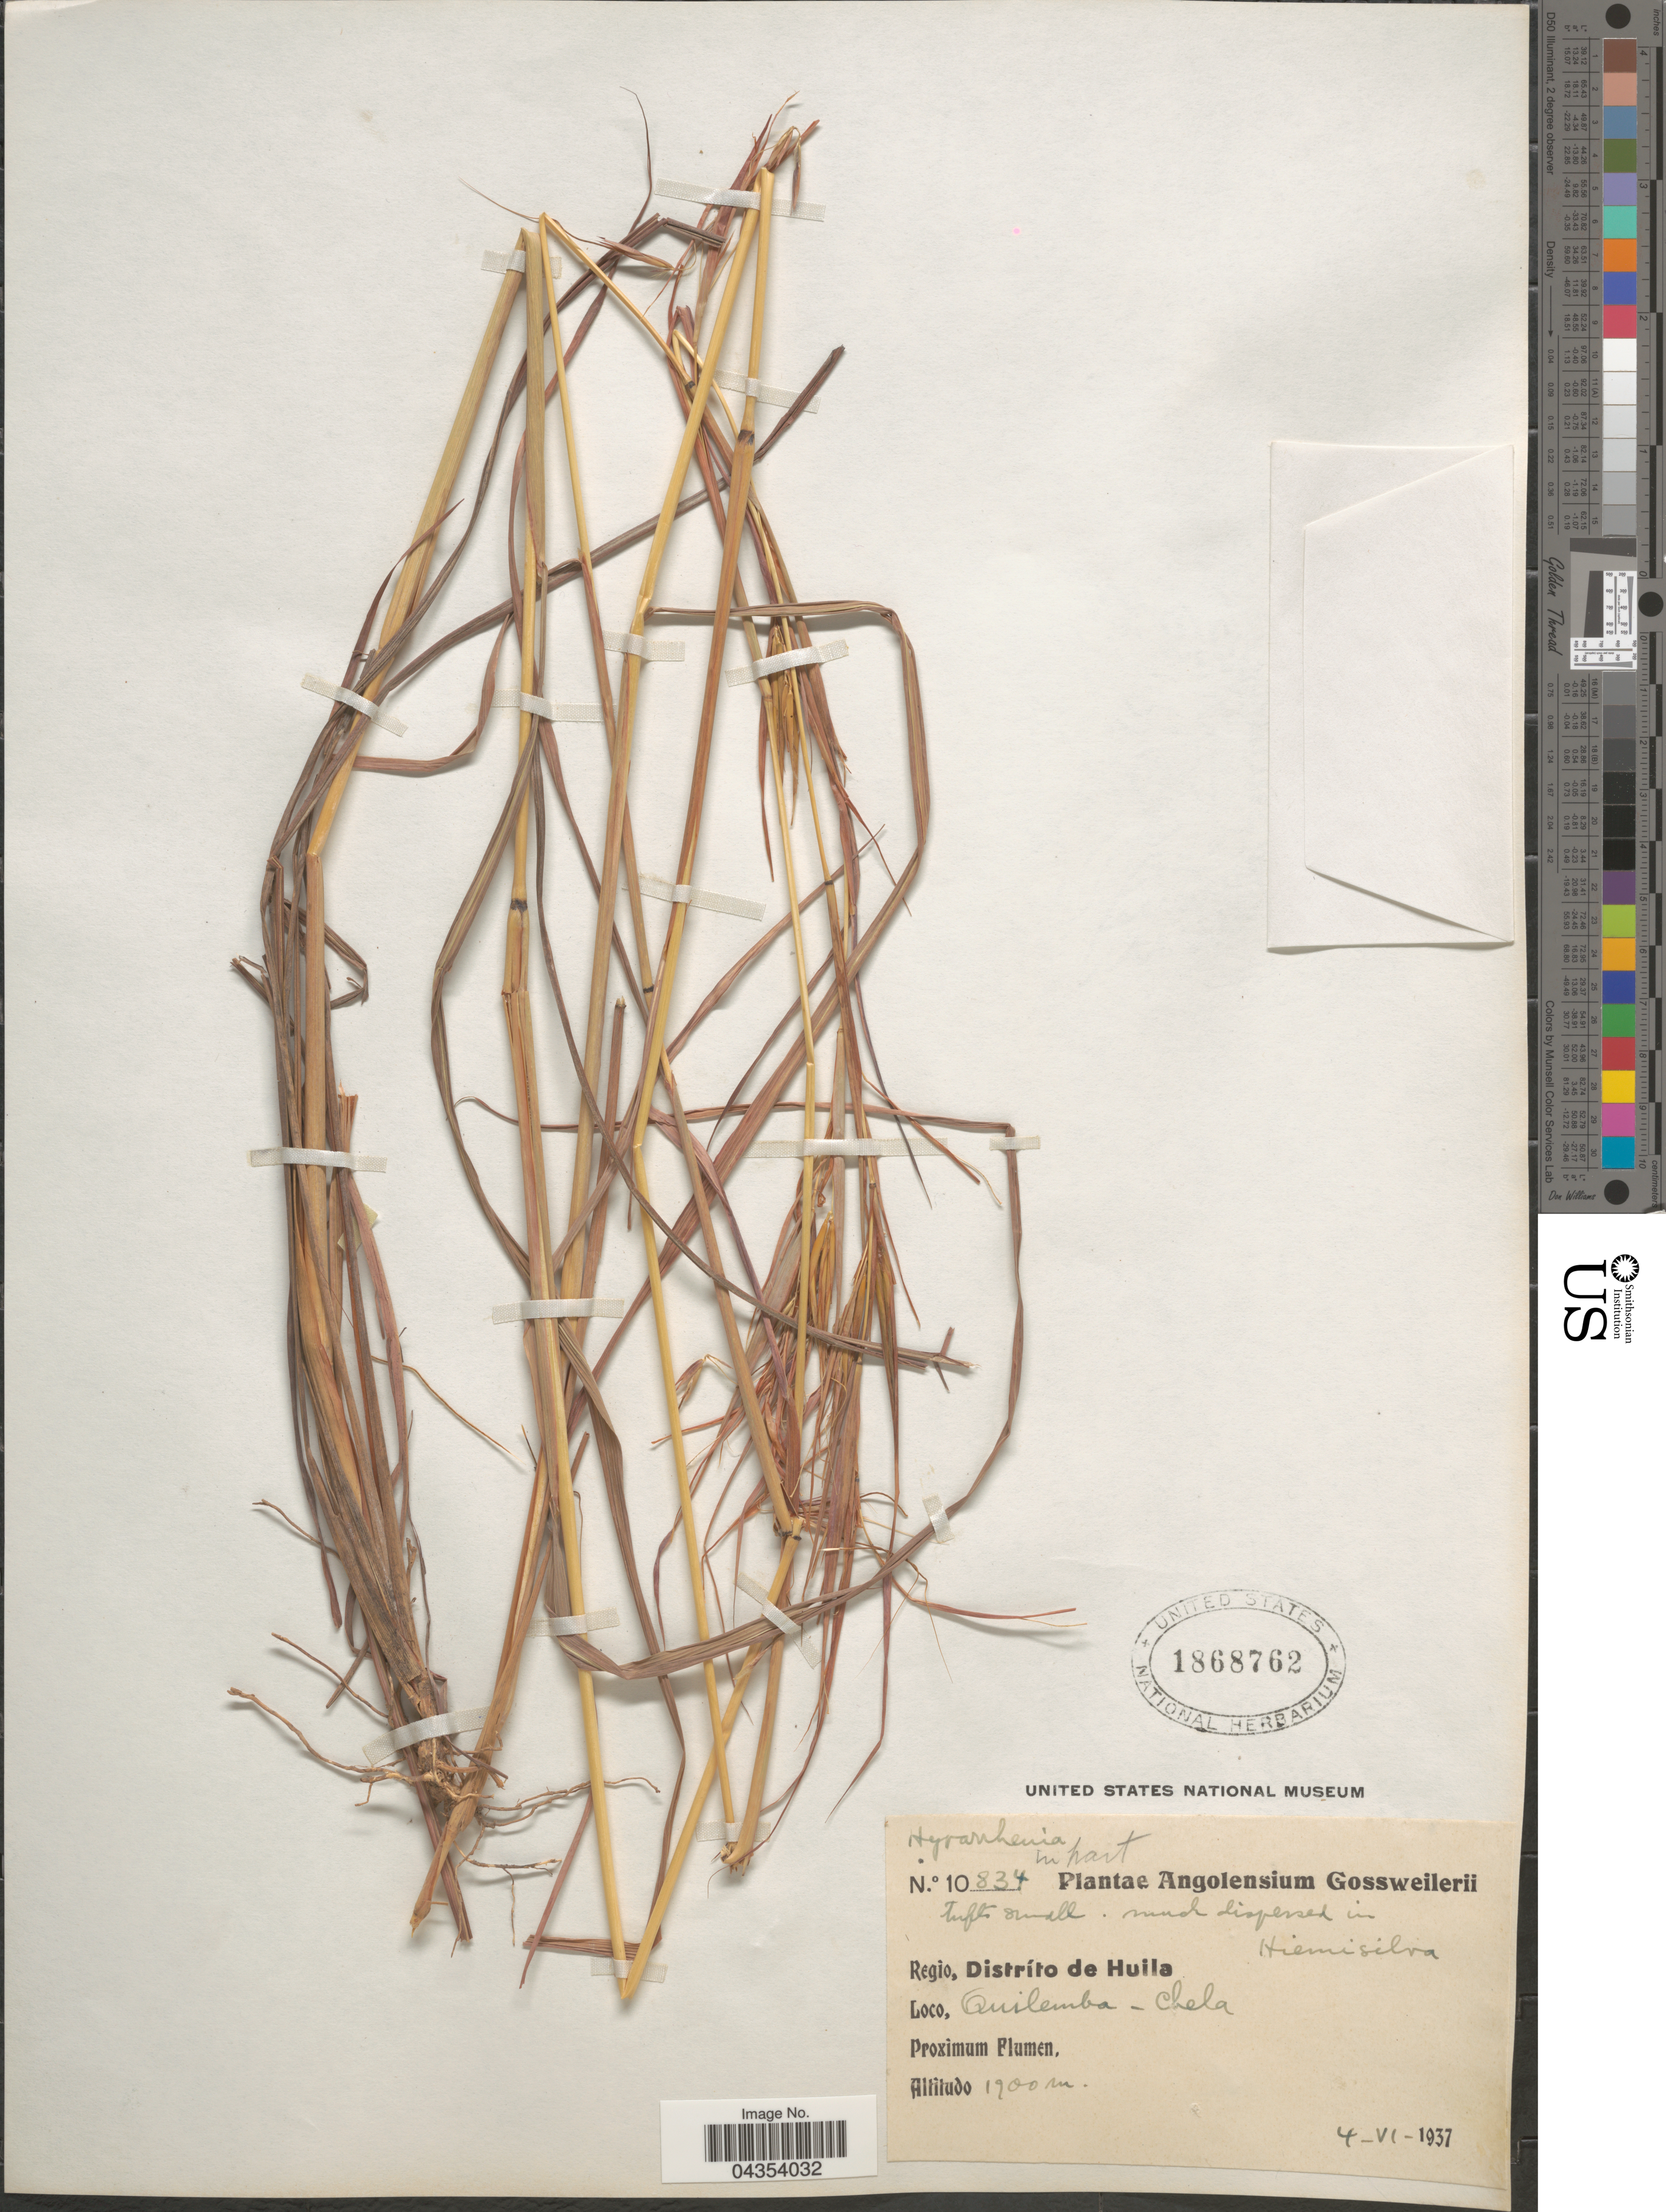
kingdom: Plantae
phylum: Tracheophyta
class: Liliopsida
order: Poales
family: Poaceae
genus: Hyparrhenia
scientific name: Hyparrhenia sp.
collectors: -. Gossweiler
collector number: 10834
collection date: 1937-06-04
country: Angola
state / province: Huila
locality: Regio, Distríto de Huila. Quilemba-Chela. Proximum Flumen.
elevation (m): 1900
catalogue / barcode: US 1868762